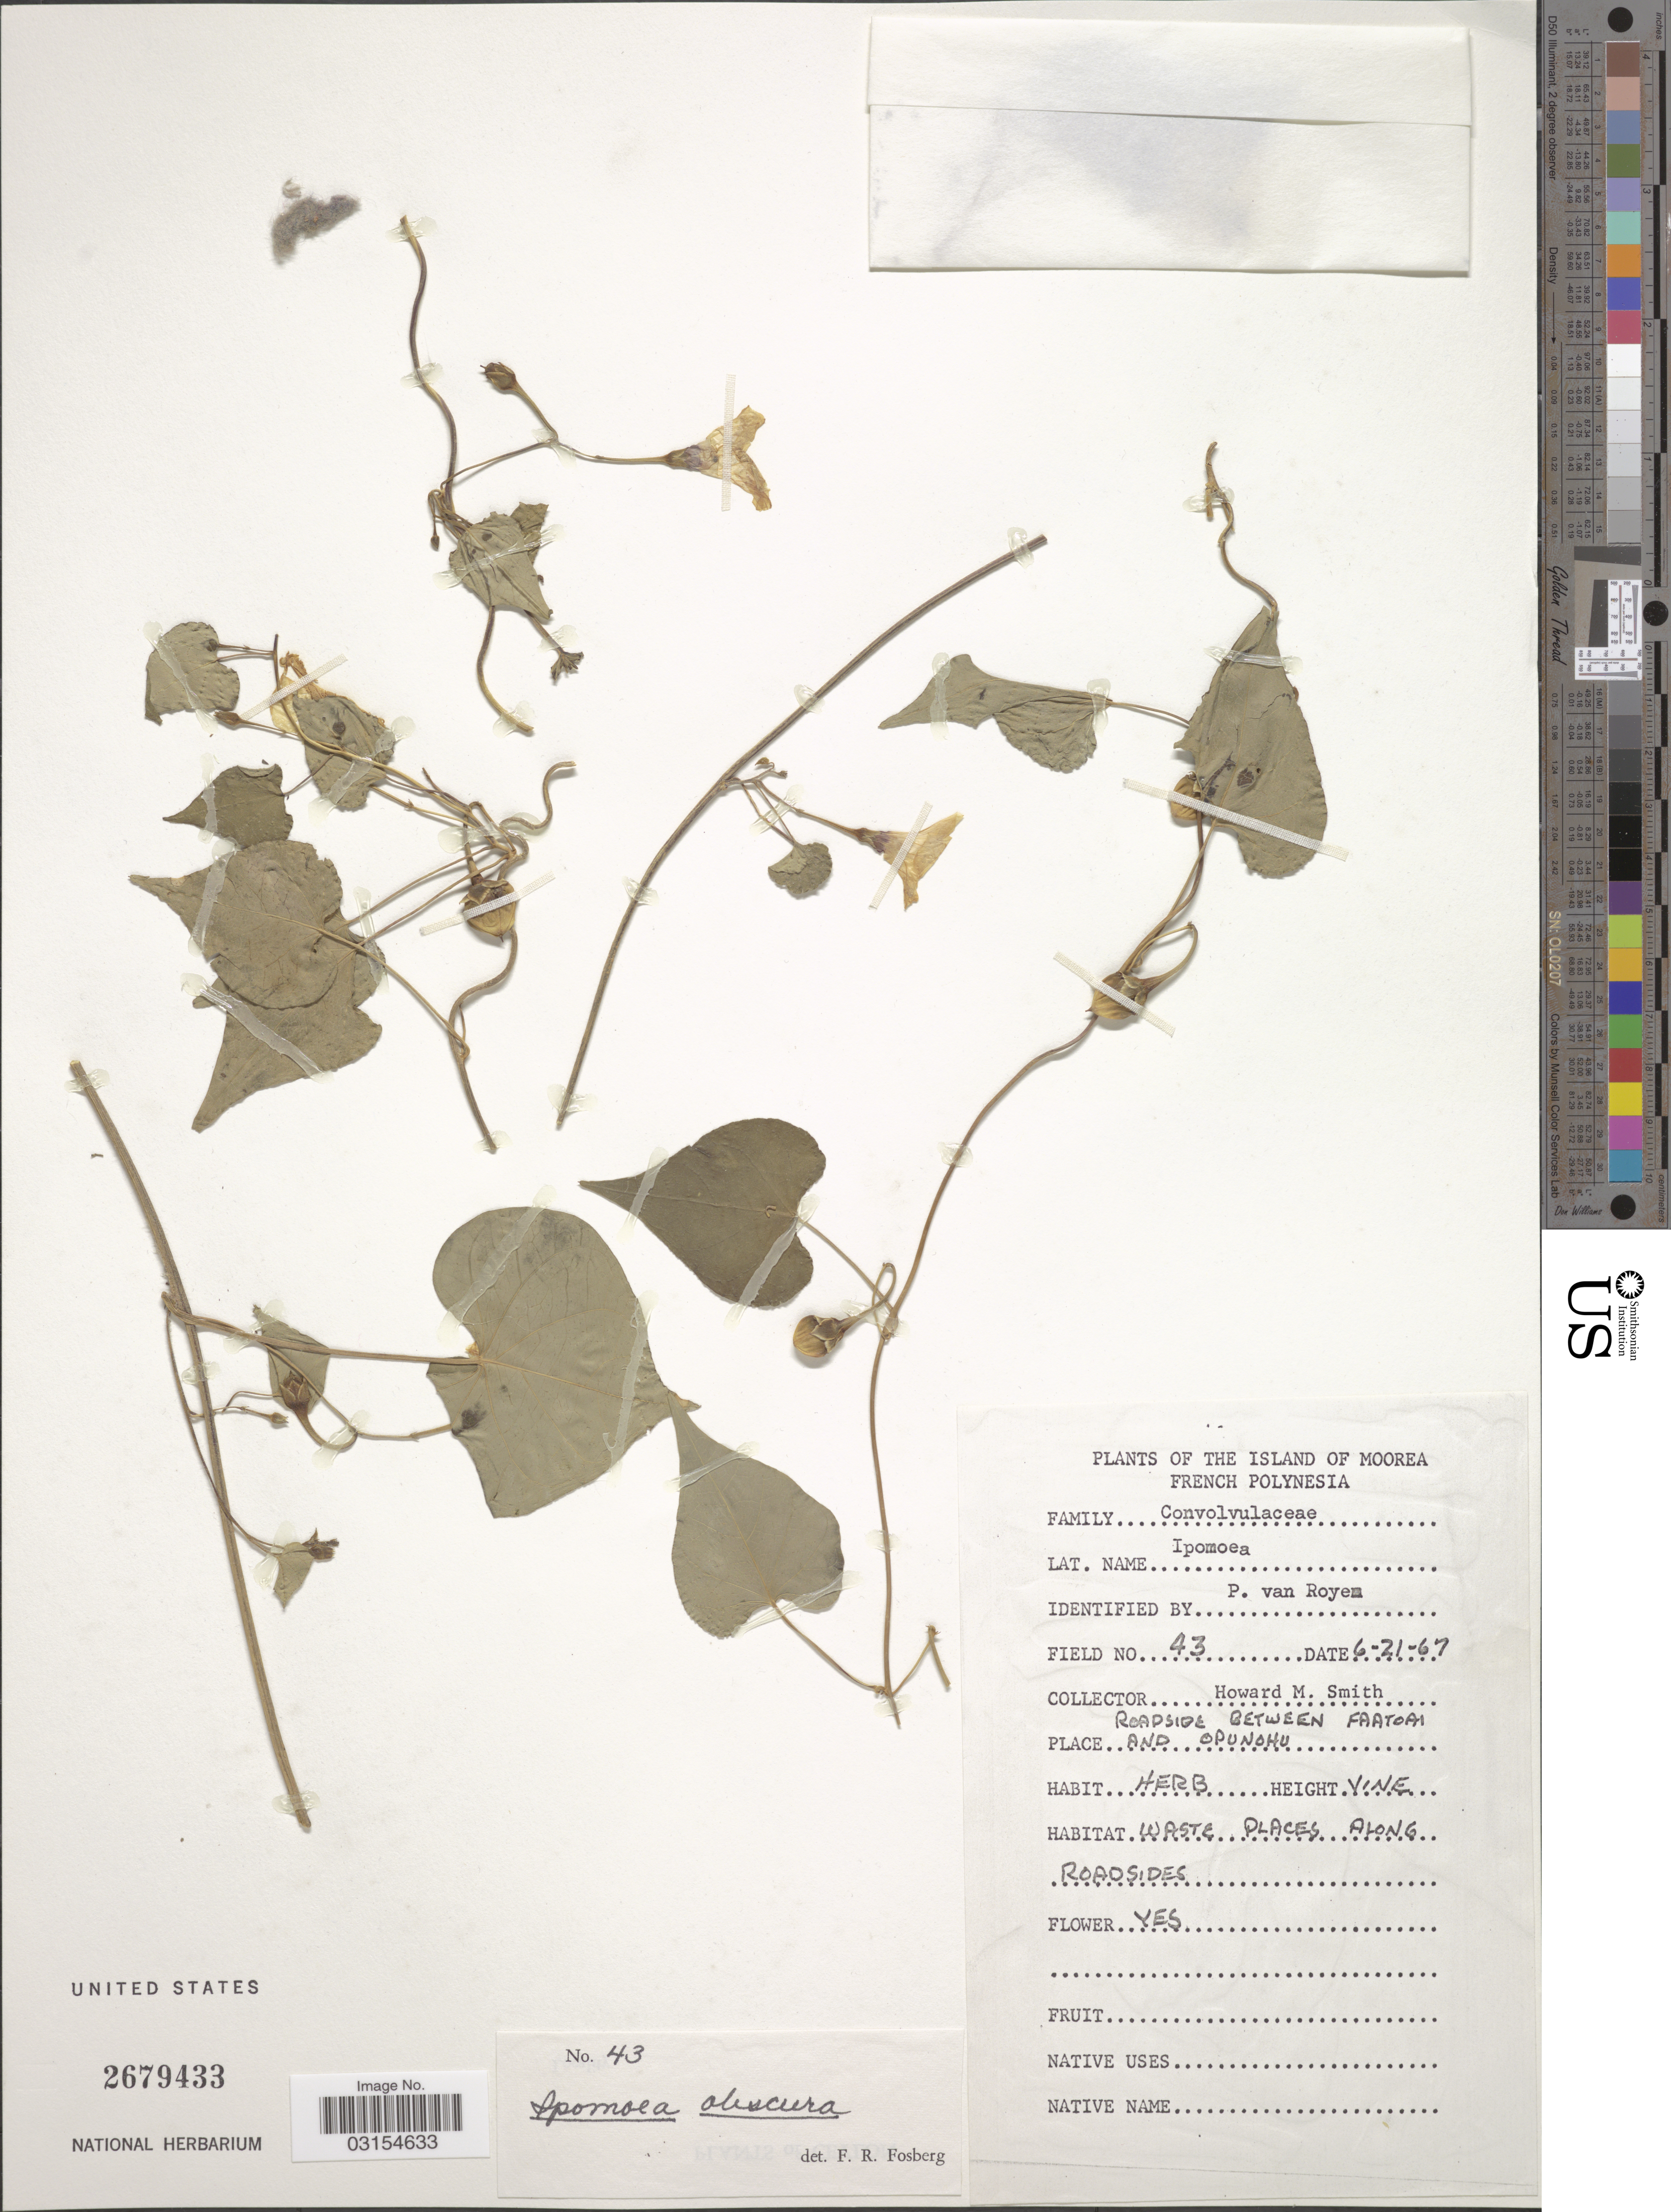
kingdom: Plantae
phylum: Tracheophyta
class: Magnoliopsida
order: Solanales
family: Convolvulaceae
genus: Ipomoea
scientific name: Ipomoea obscura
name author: (L.) Ker Gawl.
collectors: H. M. Smith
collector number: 43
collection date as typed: Transcribed d/m/y: 21/6/67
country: French Polynesia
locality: Island of Moorea. Roadside between Faatoai and Opunohu.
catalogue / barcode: US 2679433